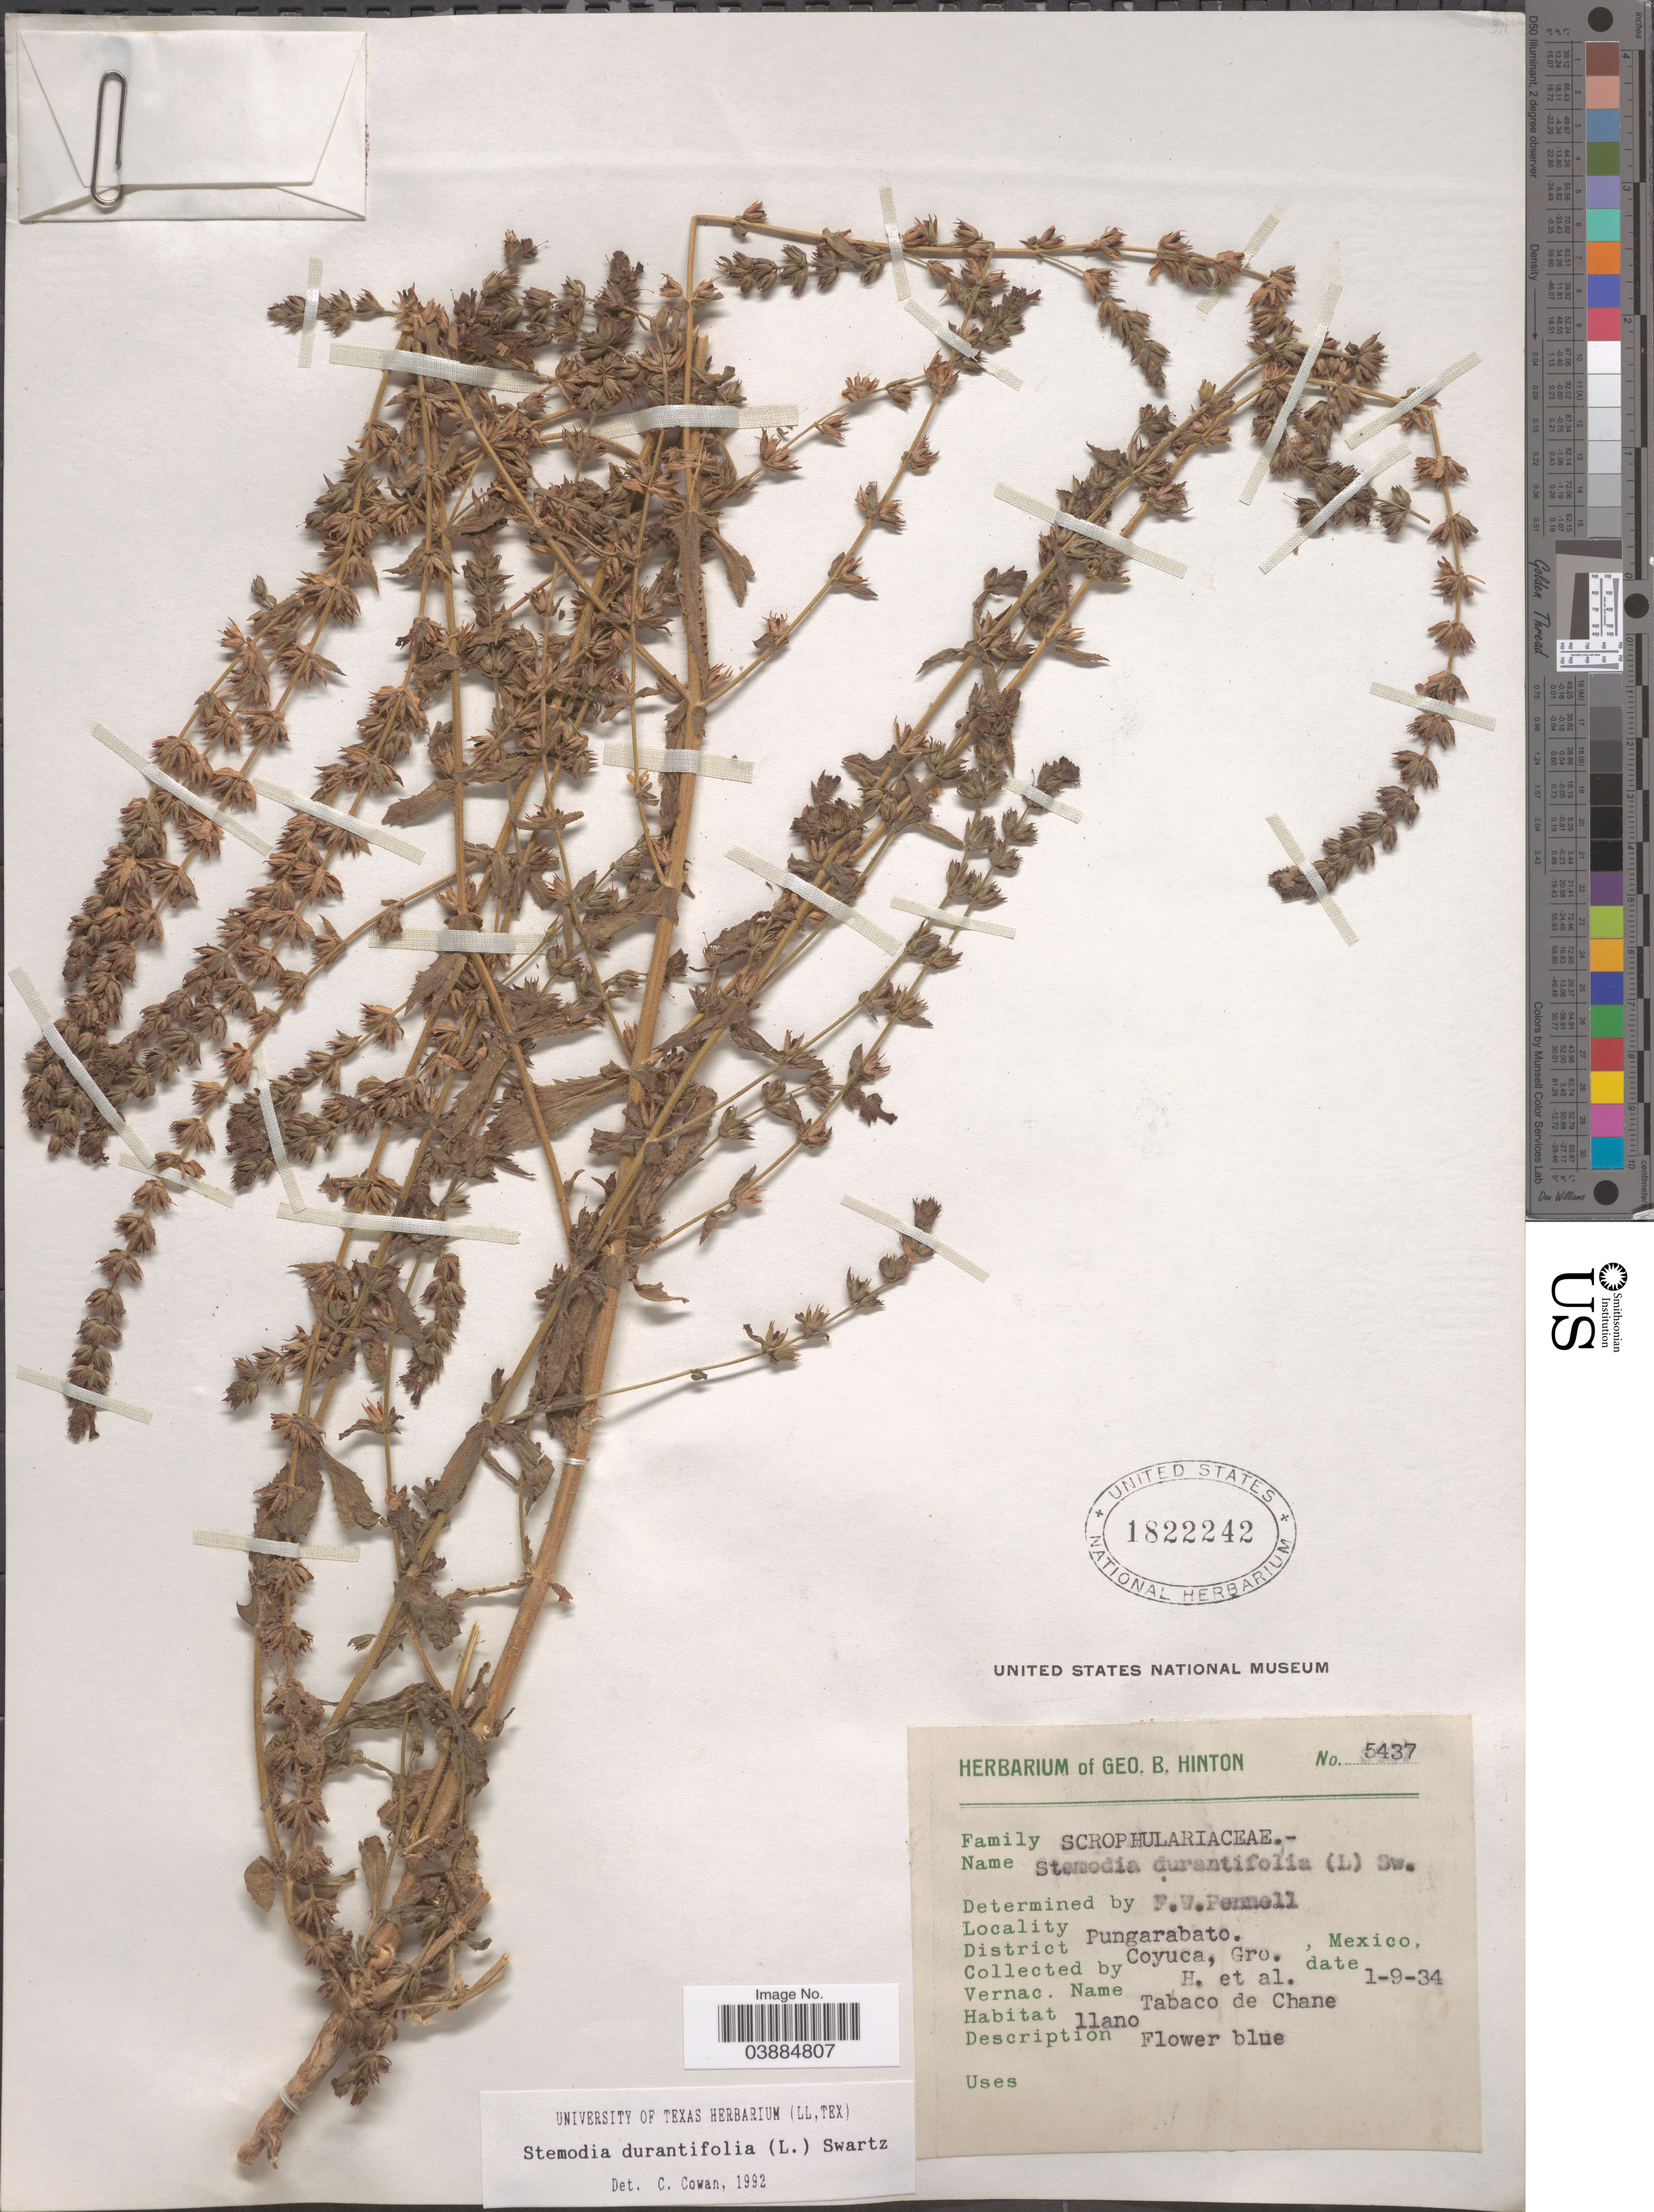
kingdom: Plantae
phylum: Tracheophyta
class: Magnoliopsida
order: Lamiales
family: Plantaginaceae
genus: Stemodia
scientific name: Stemodia durantifolia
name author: (L.) Sw.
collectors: G. B. Hinton & et al.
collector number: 5437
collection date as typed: Transcribed d/m/y: 1/9/34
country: Mexico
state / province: Guerrero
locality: Pungarabato. District Coyuca.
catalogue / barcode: US 1822242